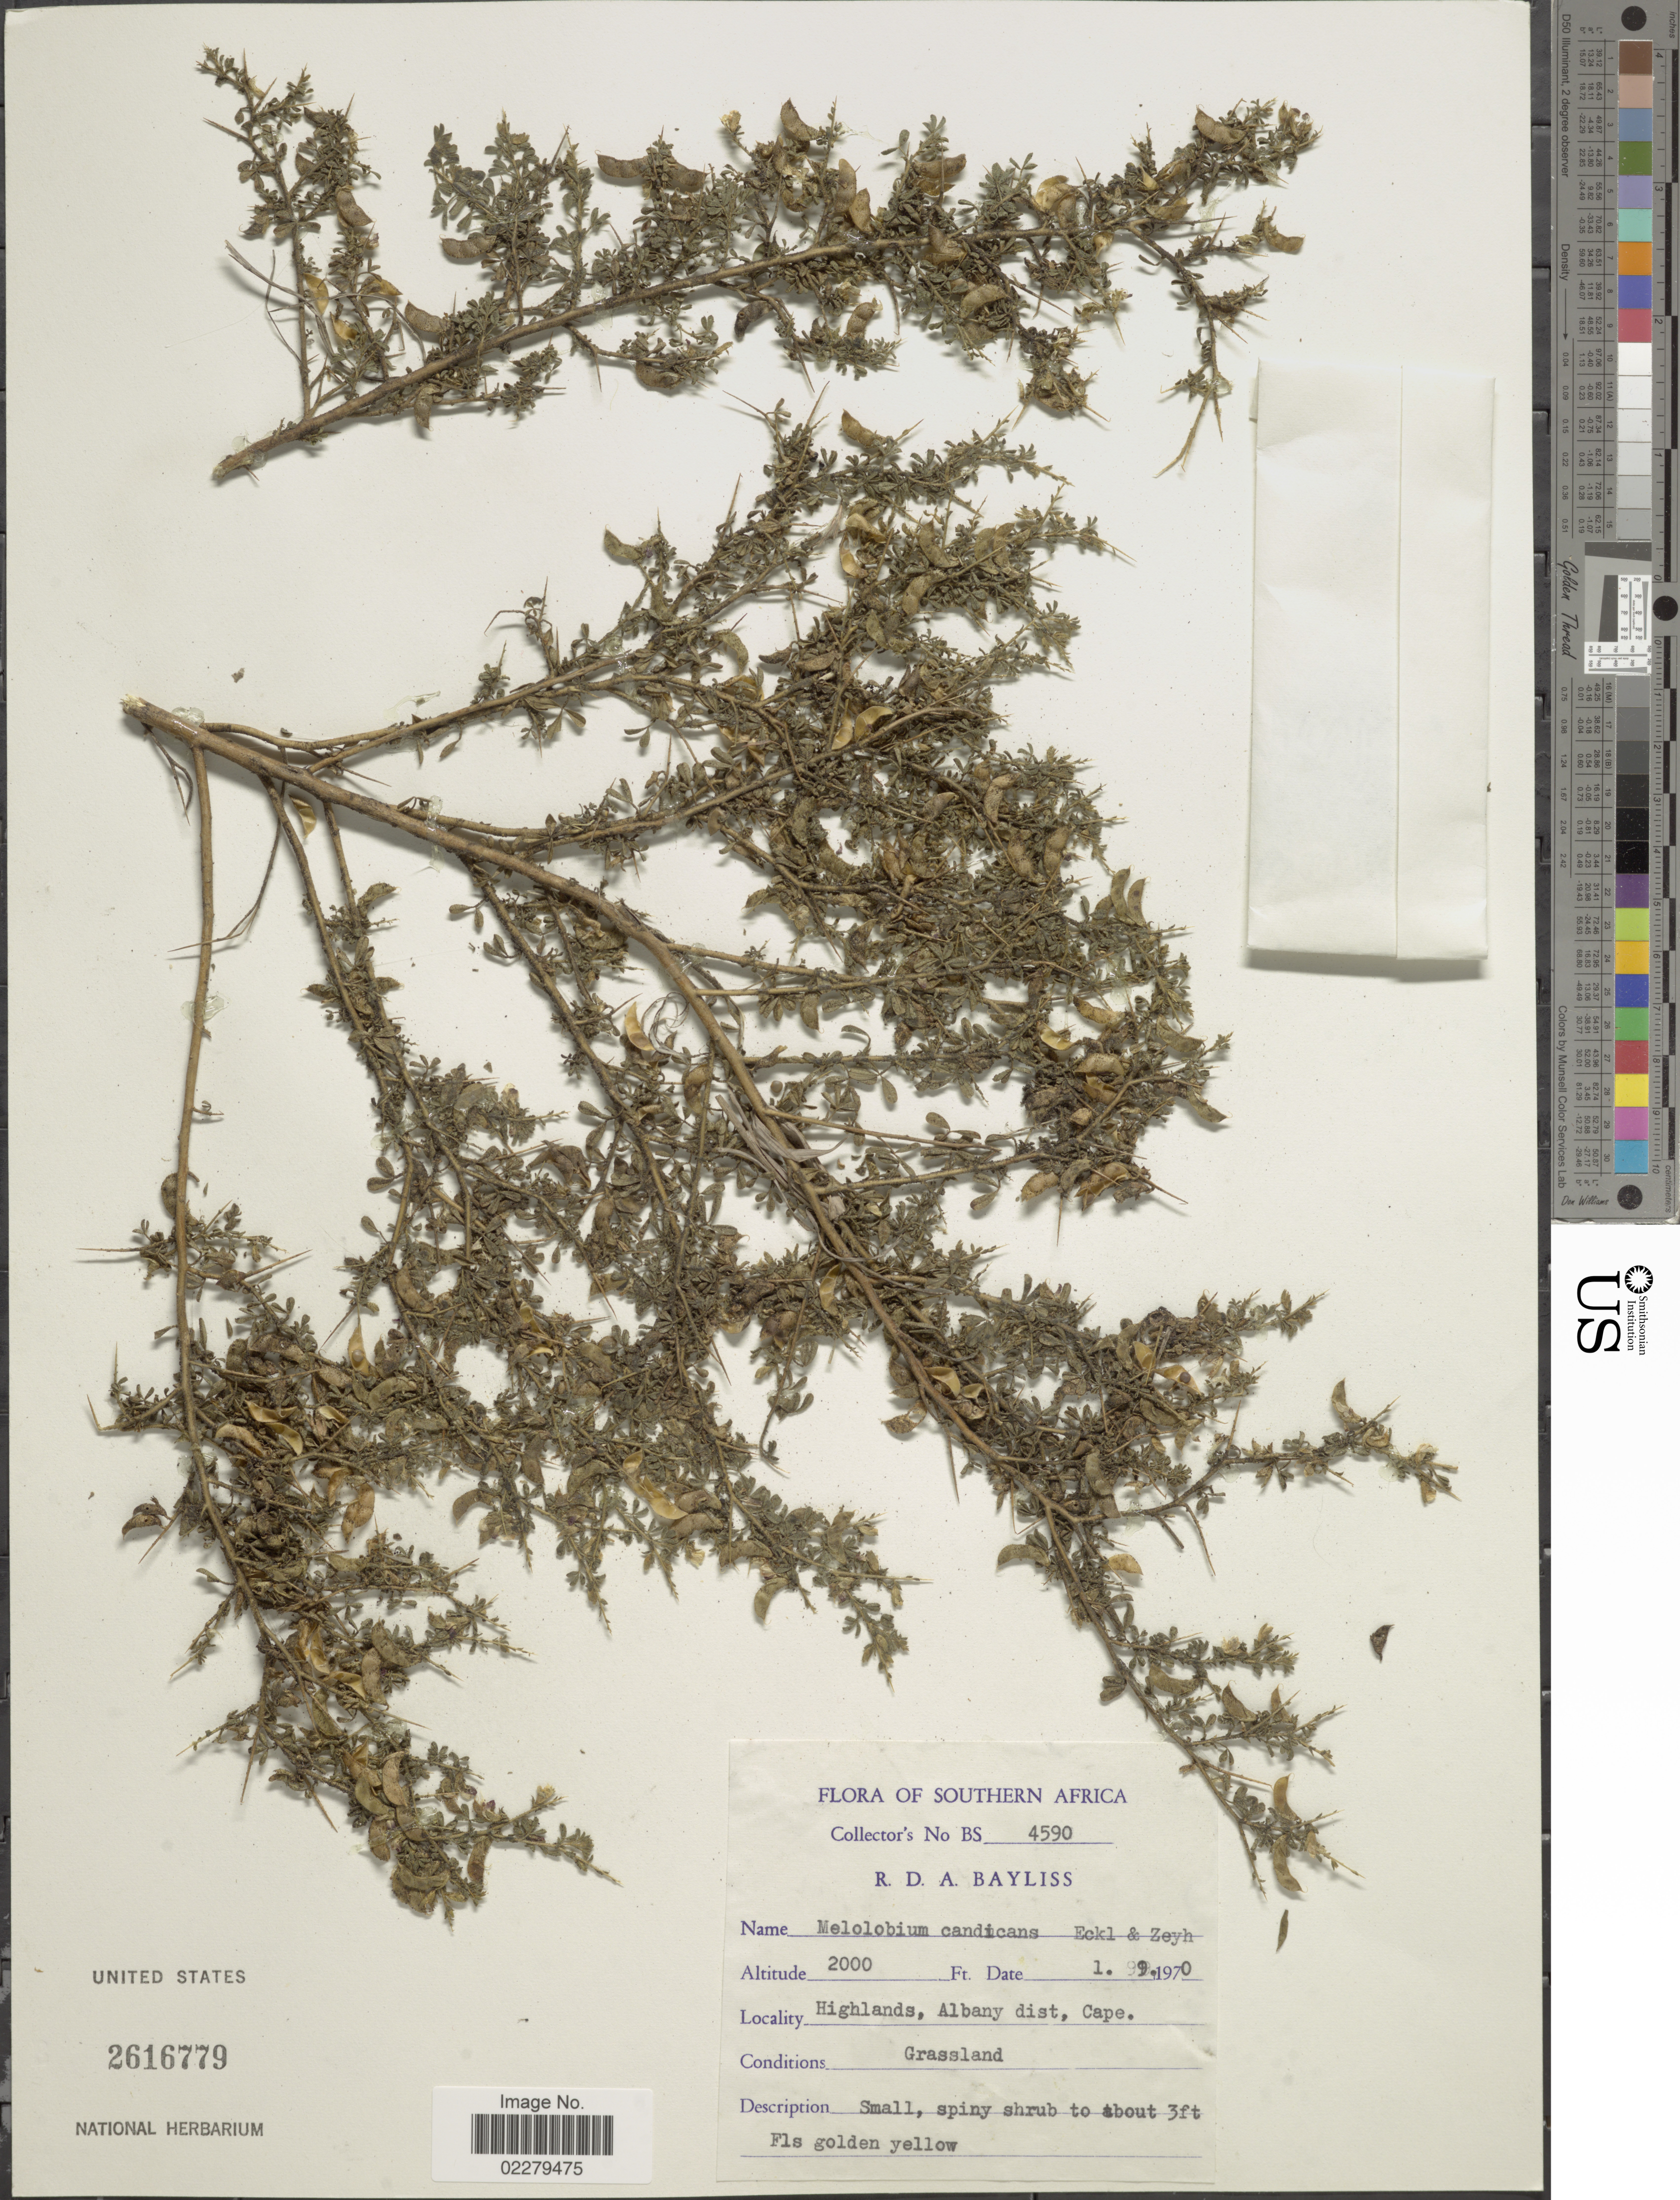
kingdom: Plantae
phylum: Tracheophyta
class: Magnoliopsida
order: Fabales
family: Fabaceae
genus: Melolobium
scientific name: Melolobium candicans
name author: Eckl. & Zeyh.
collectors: R. Bayliss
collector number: BS4590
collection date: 1970-09-01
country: South Africa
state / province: Eastern Cape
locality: Southern Africa. Highlands, Albany dist, Cape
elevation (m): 610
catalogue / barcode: US 2616779